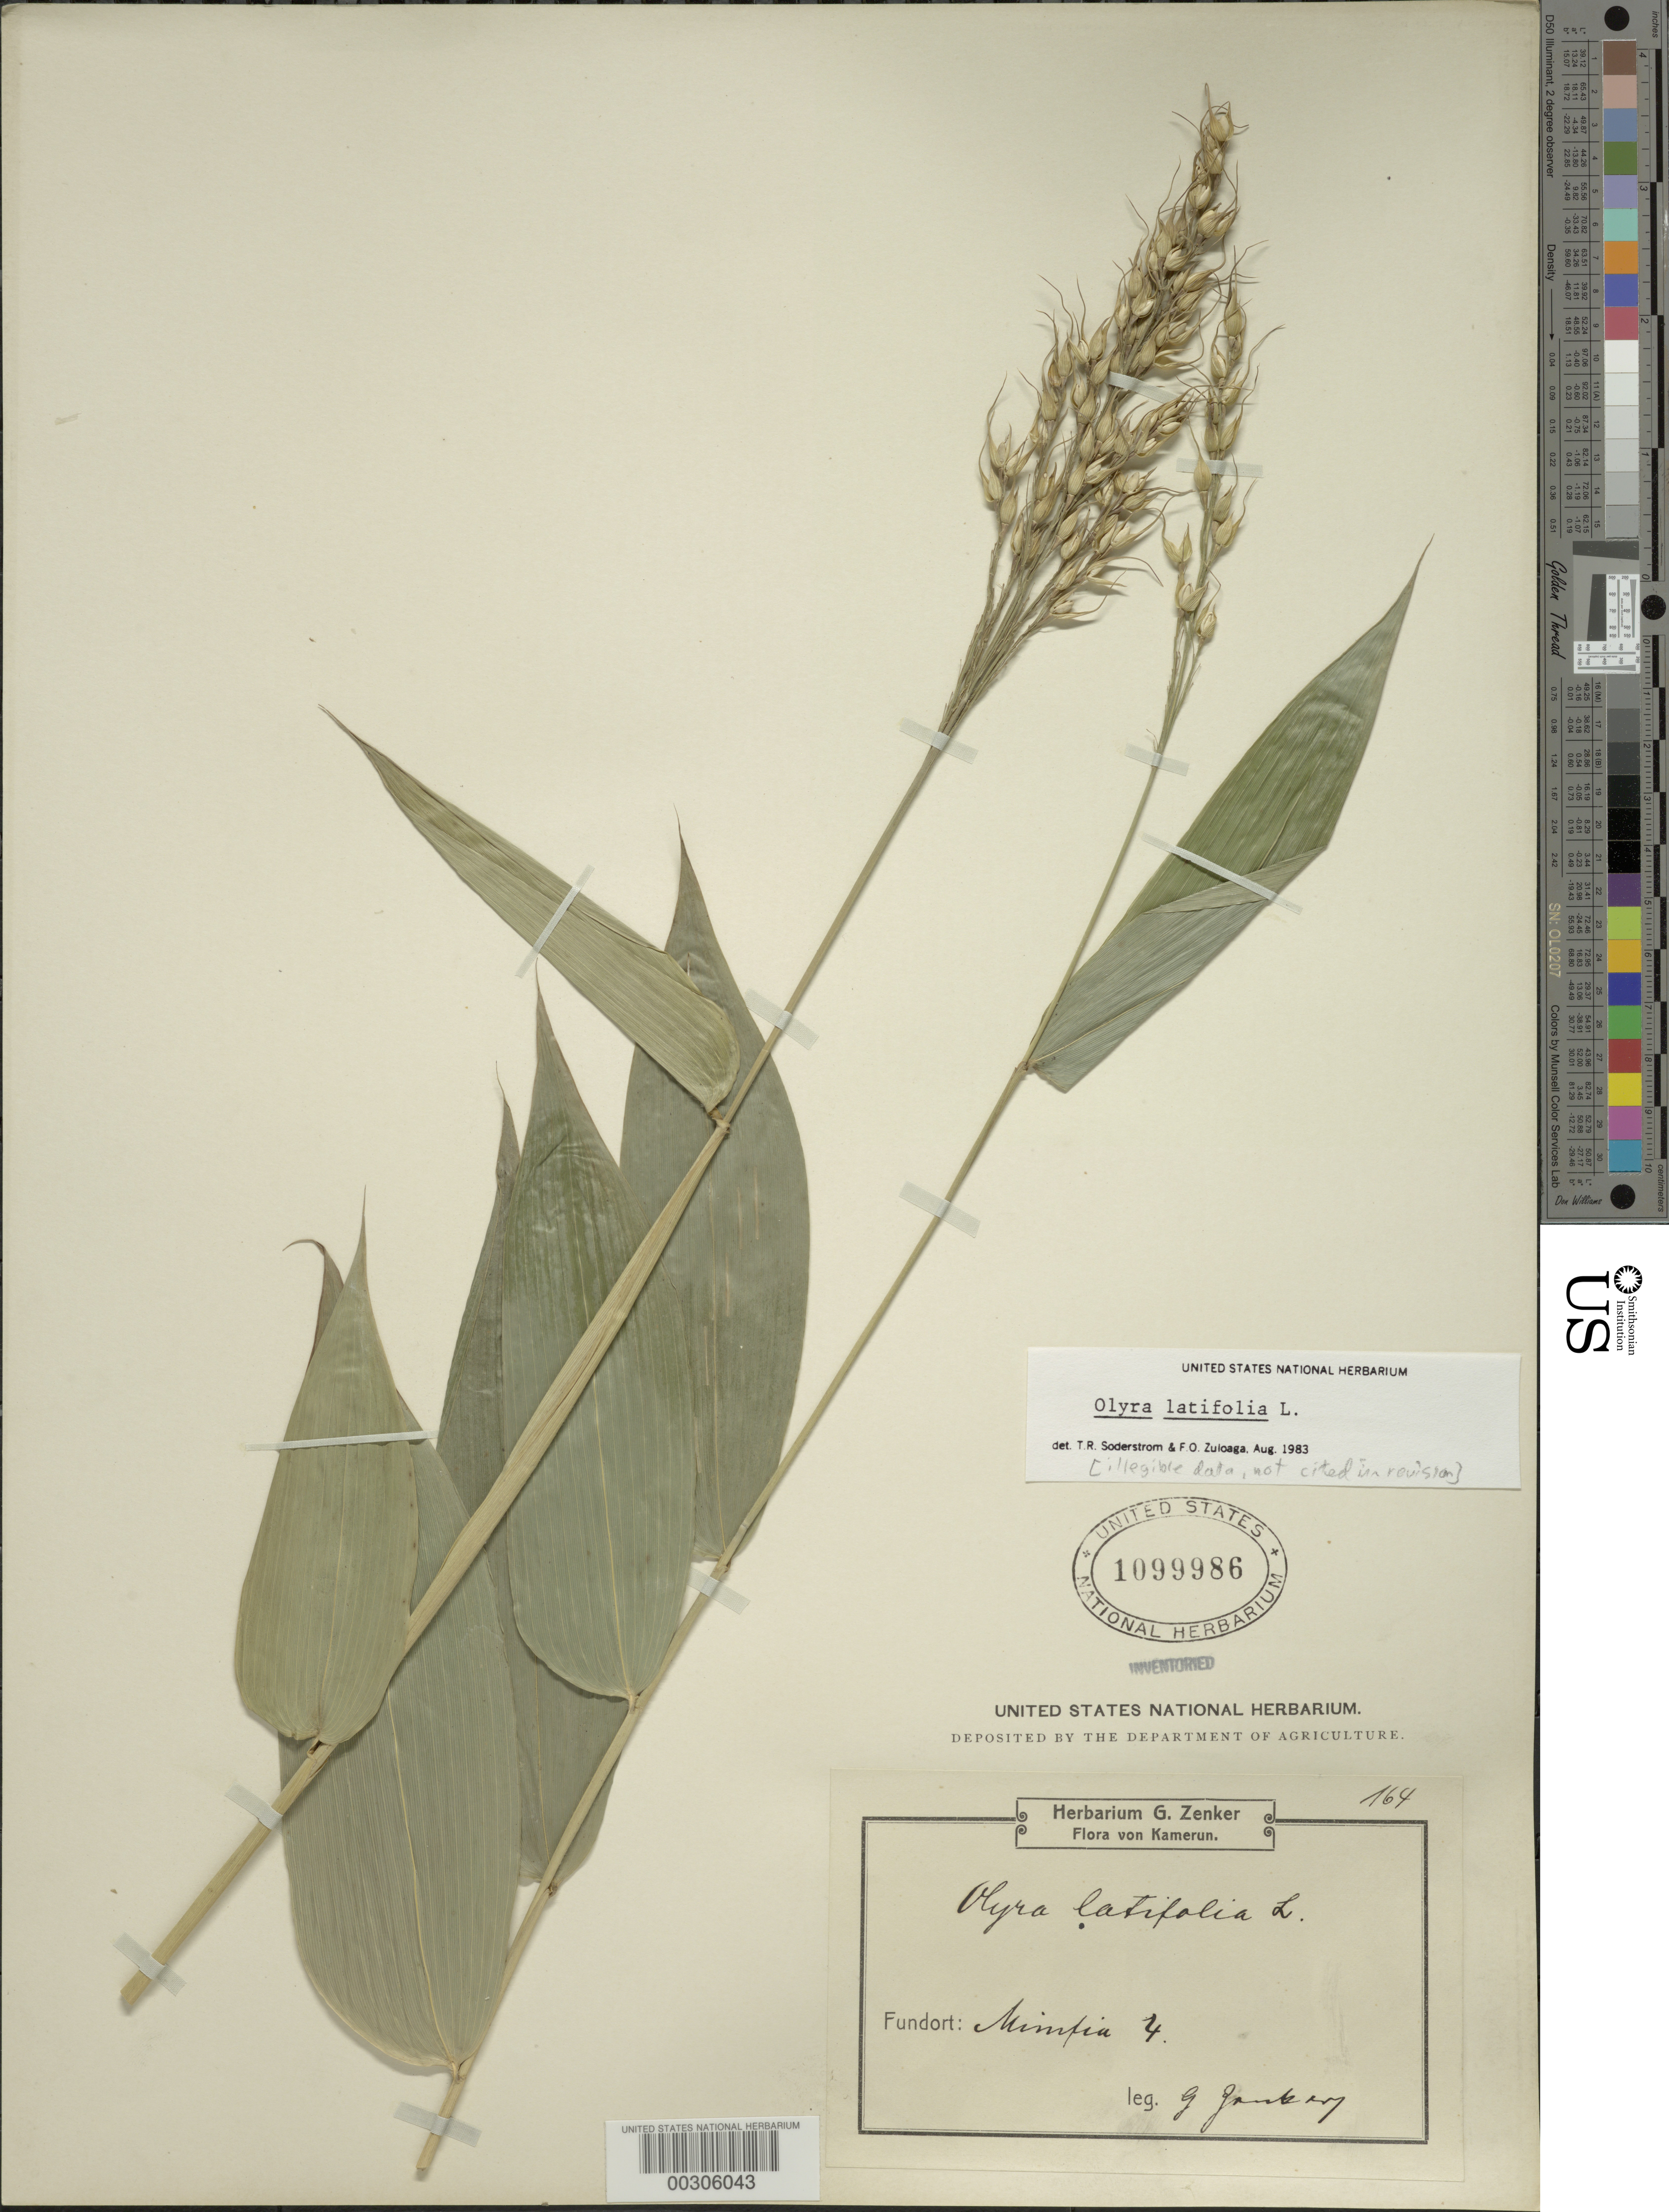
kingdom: Plantae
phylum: Tracheophyta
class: Liliopsida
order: Poales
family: Poaceae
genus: Olyra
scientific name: Olyra latifolia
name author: L.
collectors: G. A. Zenker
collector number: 164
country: Cameroon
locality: Mimxia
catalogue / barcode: US 1099986